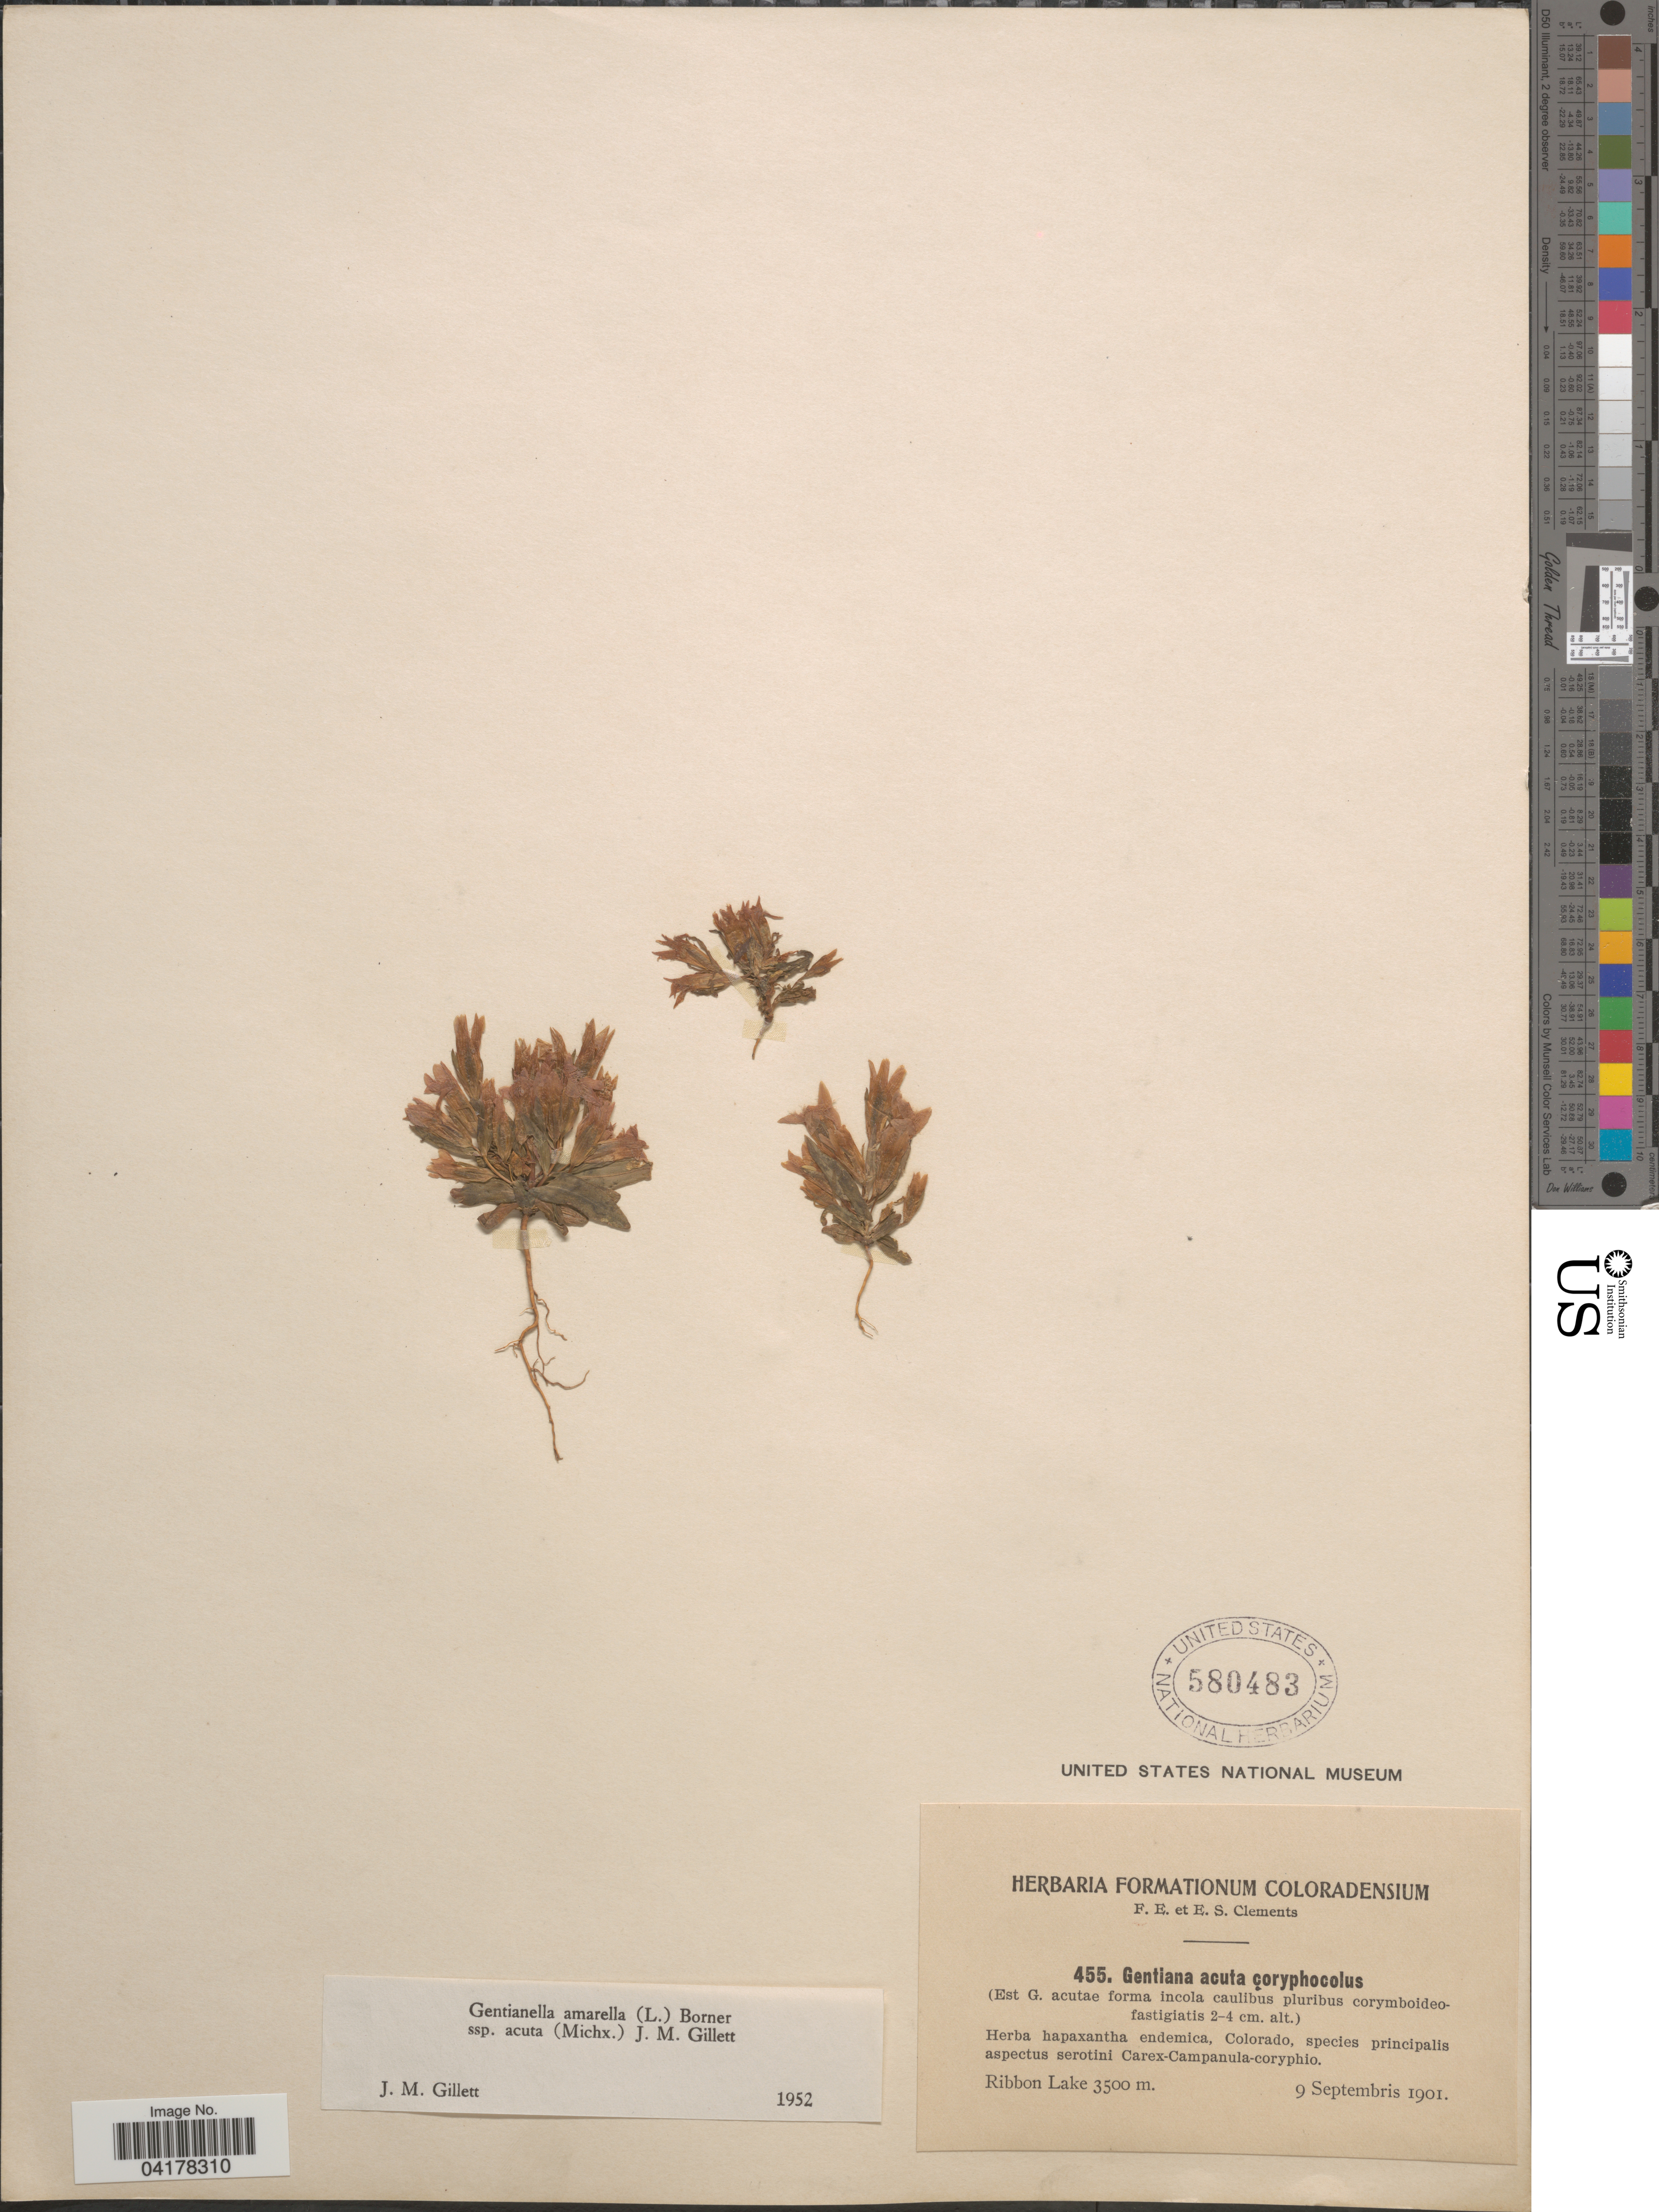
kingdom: Plantae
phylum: Tracheophyta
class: Magnoliopsida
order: Gentianales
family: Gentianaceae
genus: Gentianella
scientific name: Gentianella amarella subsp. acuta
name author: (Michx.) J.M. Gillett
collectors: F. E. Clements & E. S. Clements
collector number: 455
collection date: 1901-09-09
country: United States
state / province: Colorado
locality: Ribbon Lake.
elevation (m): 3500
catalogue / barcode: US 580483